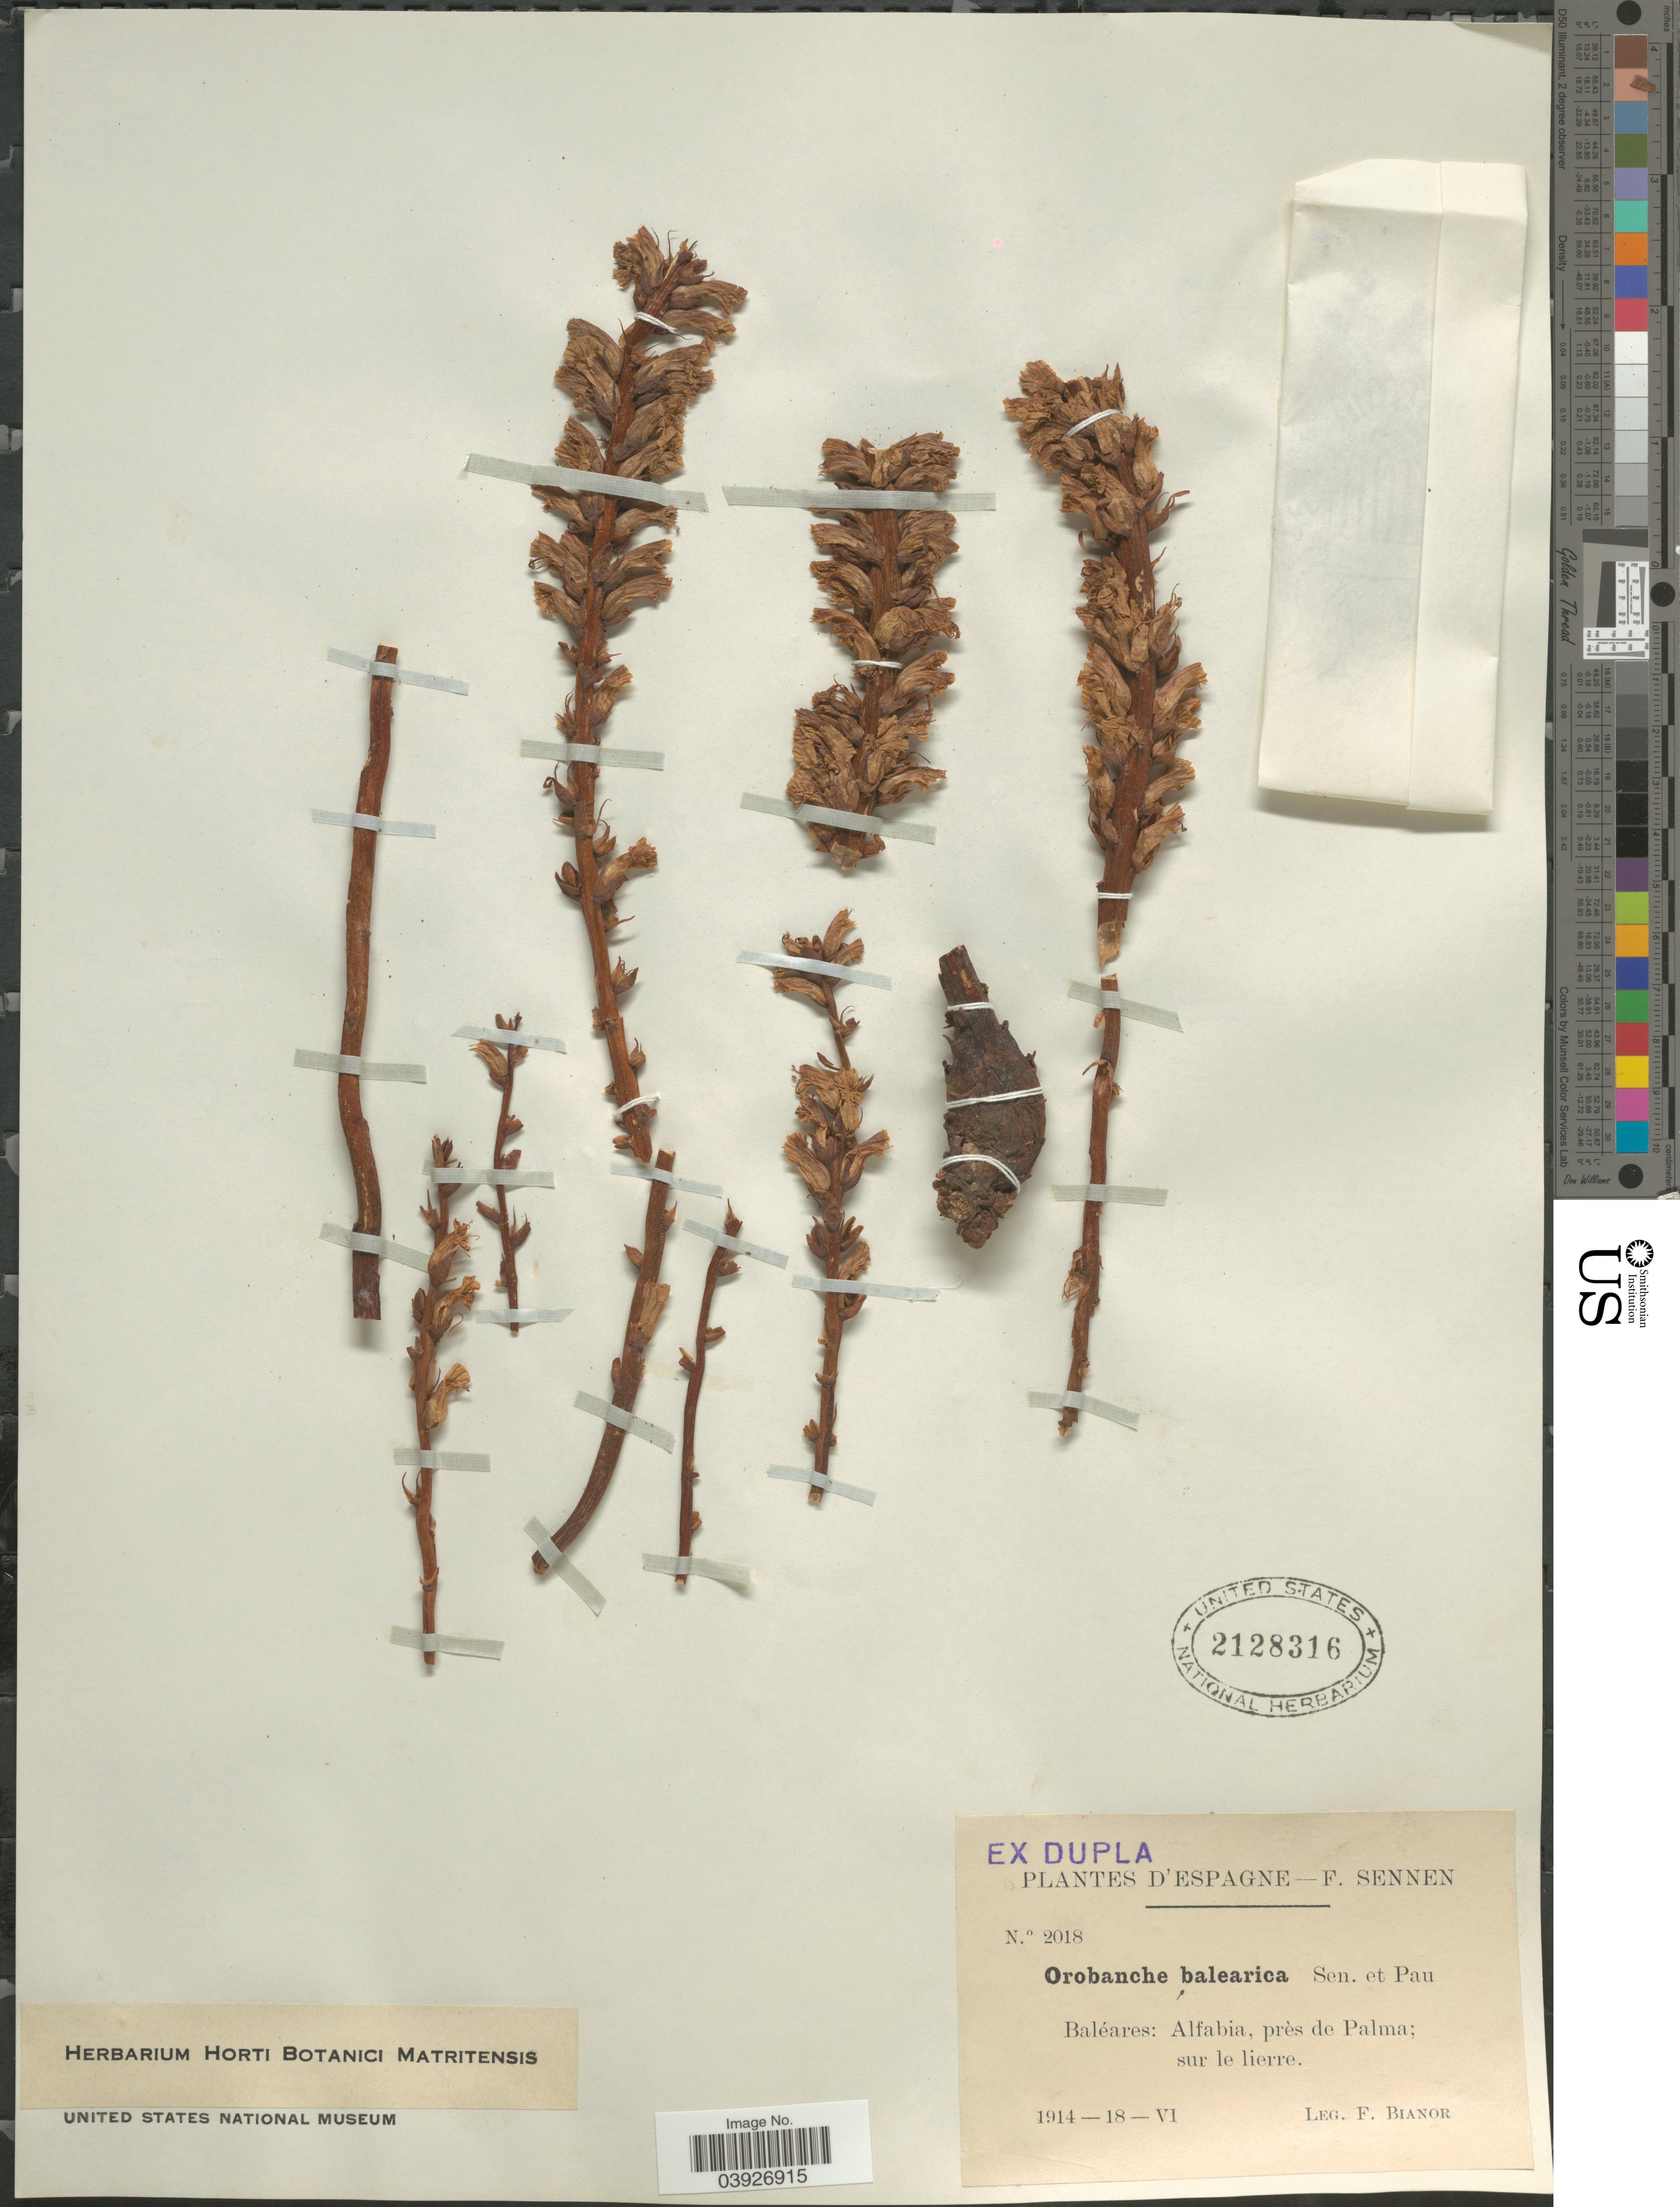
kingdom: Plantae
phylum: Tracheophyta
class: Magnoliopsida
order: Lamiales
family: Orobanchaceae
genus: Orobanche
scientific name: Orobanche balearica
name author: Sennen & Pau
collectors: F. Bianor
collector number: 2018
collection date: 1914-06-18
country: Spain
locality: Baléares: Alfabia, près de Palma; sur le lierre.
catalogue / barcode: US 2128316